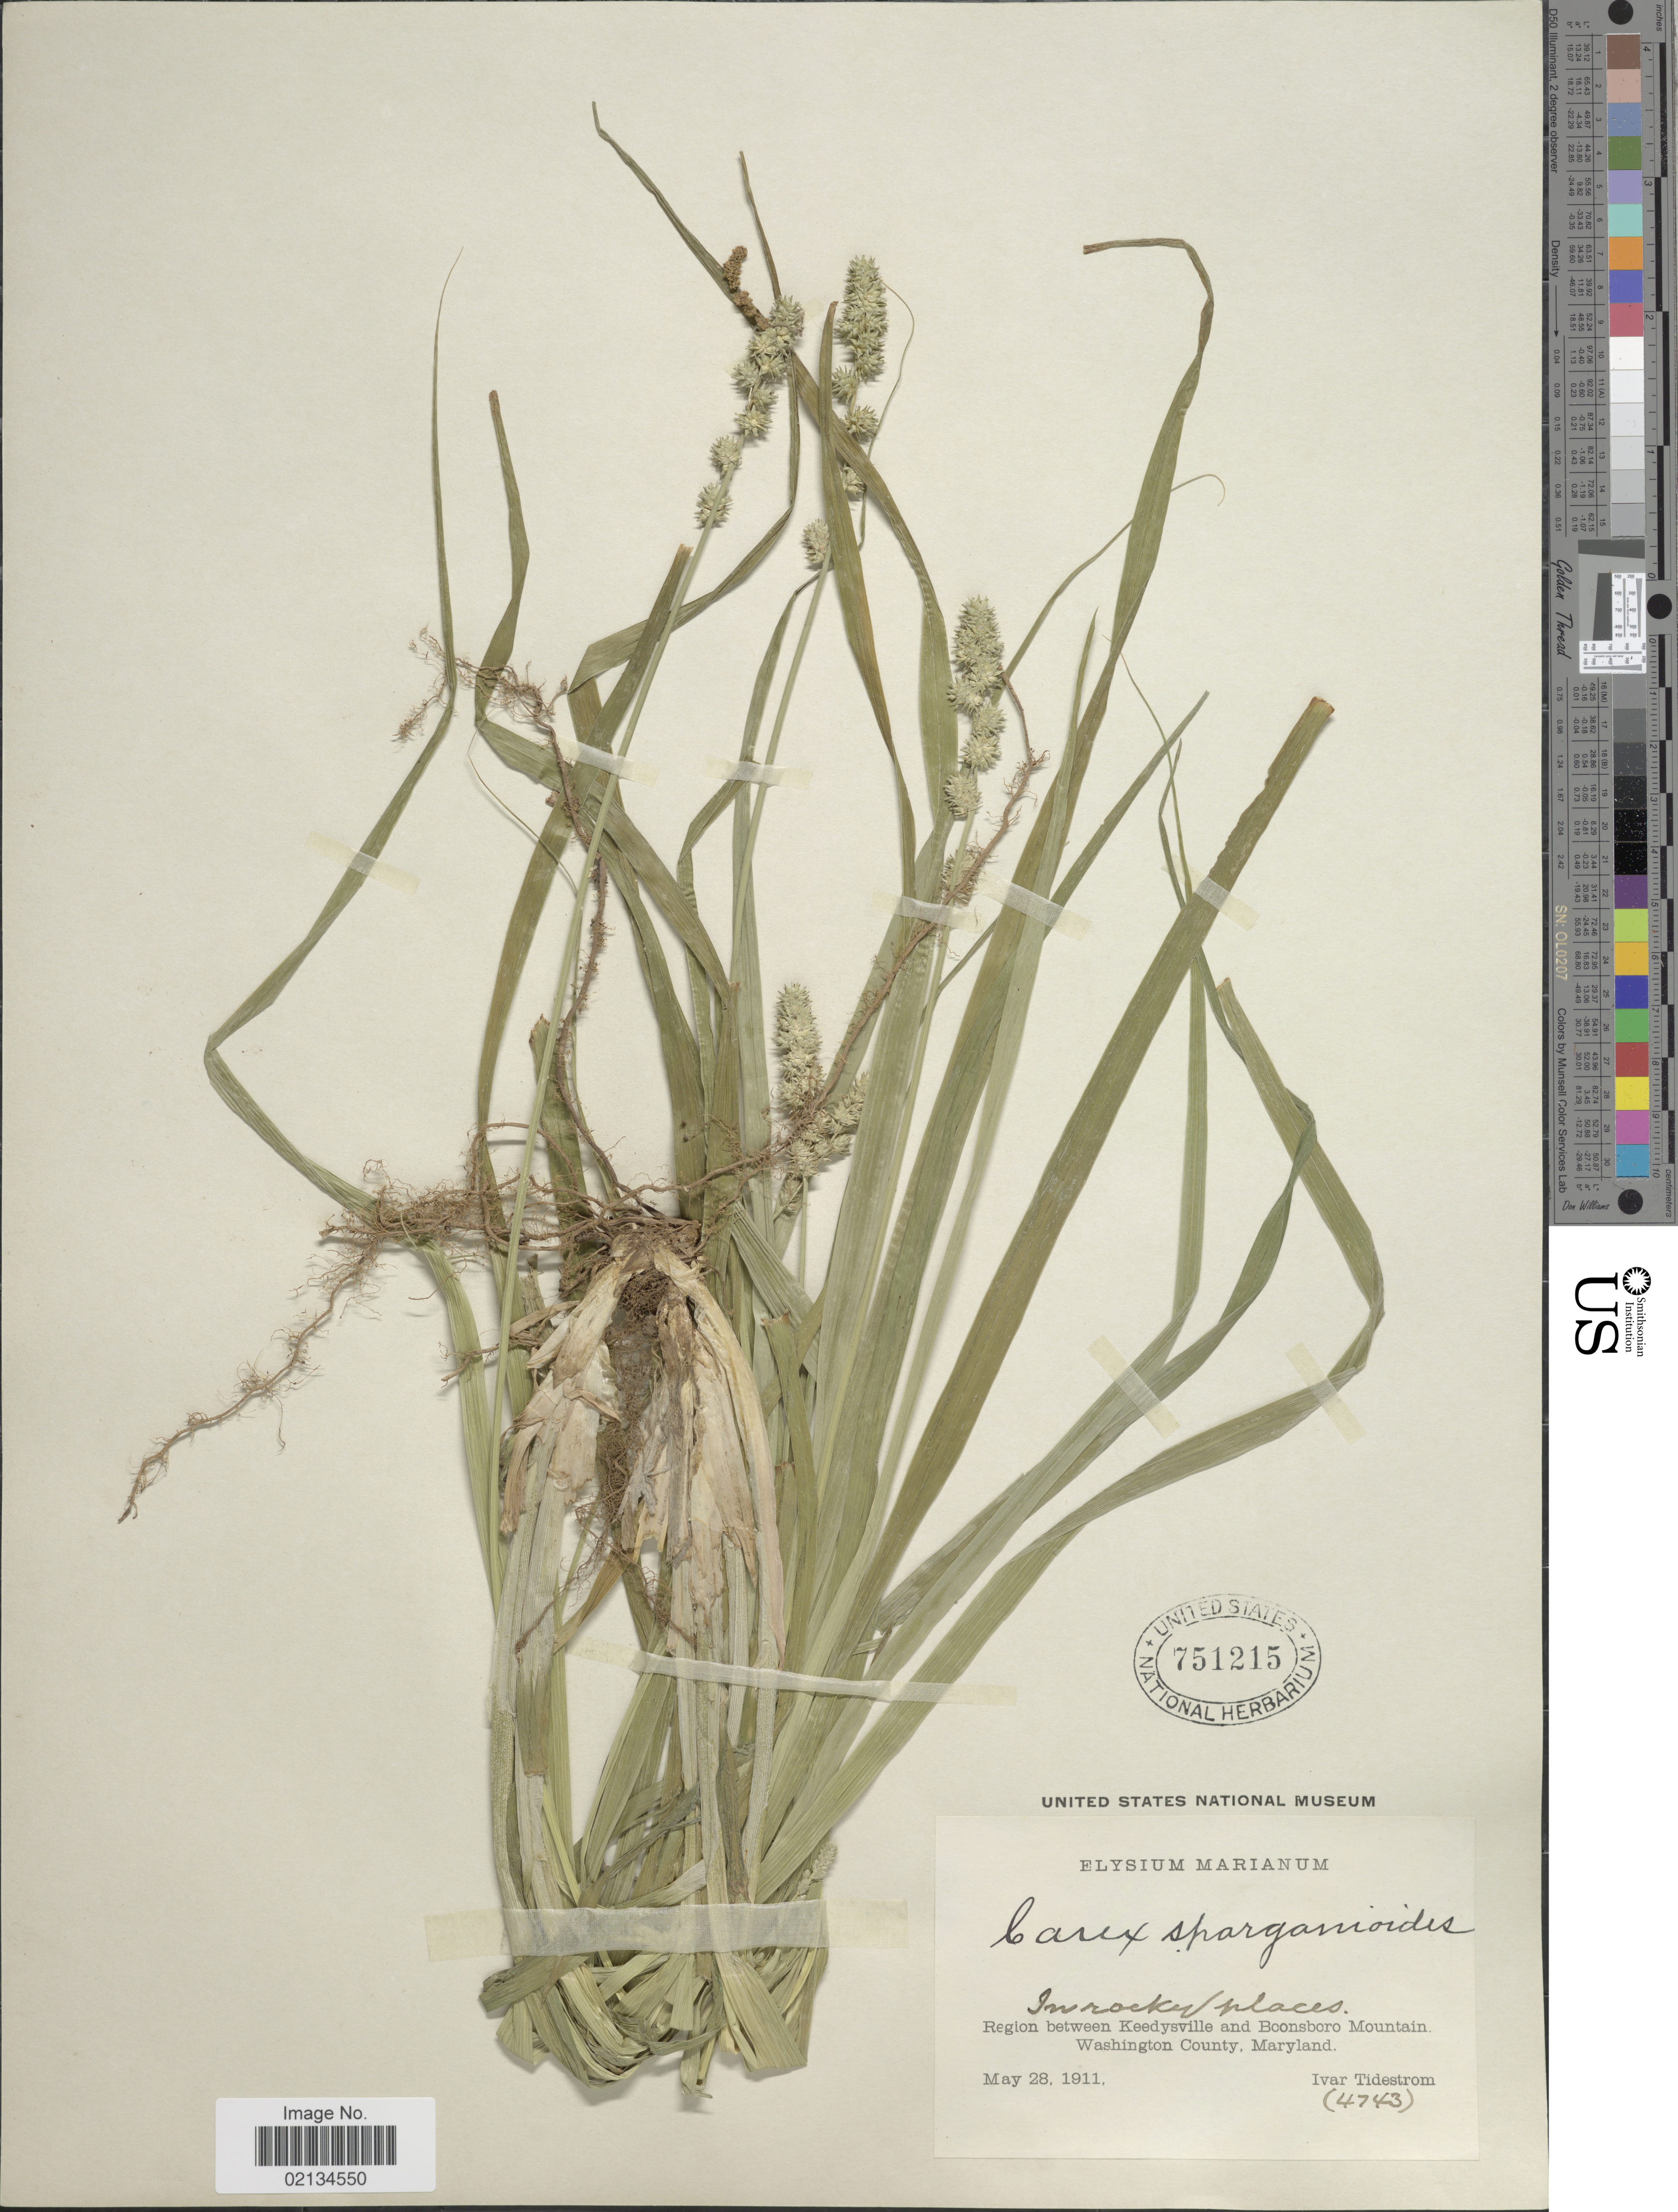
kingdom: Plantae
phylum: Tracheophyta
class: Liliopsida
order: Poales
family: Cyperaceae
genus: Carex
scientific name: Carex sparganioides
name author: Muhl. ex Willd.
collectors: I. F. Tidestrom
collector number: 4743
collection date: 1911-05-28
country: United States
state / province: Maryland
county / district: Washington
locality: Region between Keedysville and Boonsboro Mountain, Washington County.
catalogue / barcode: US 751215